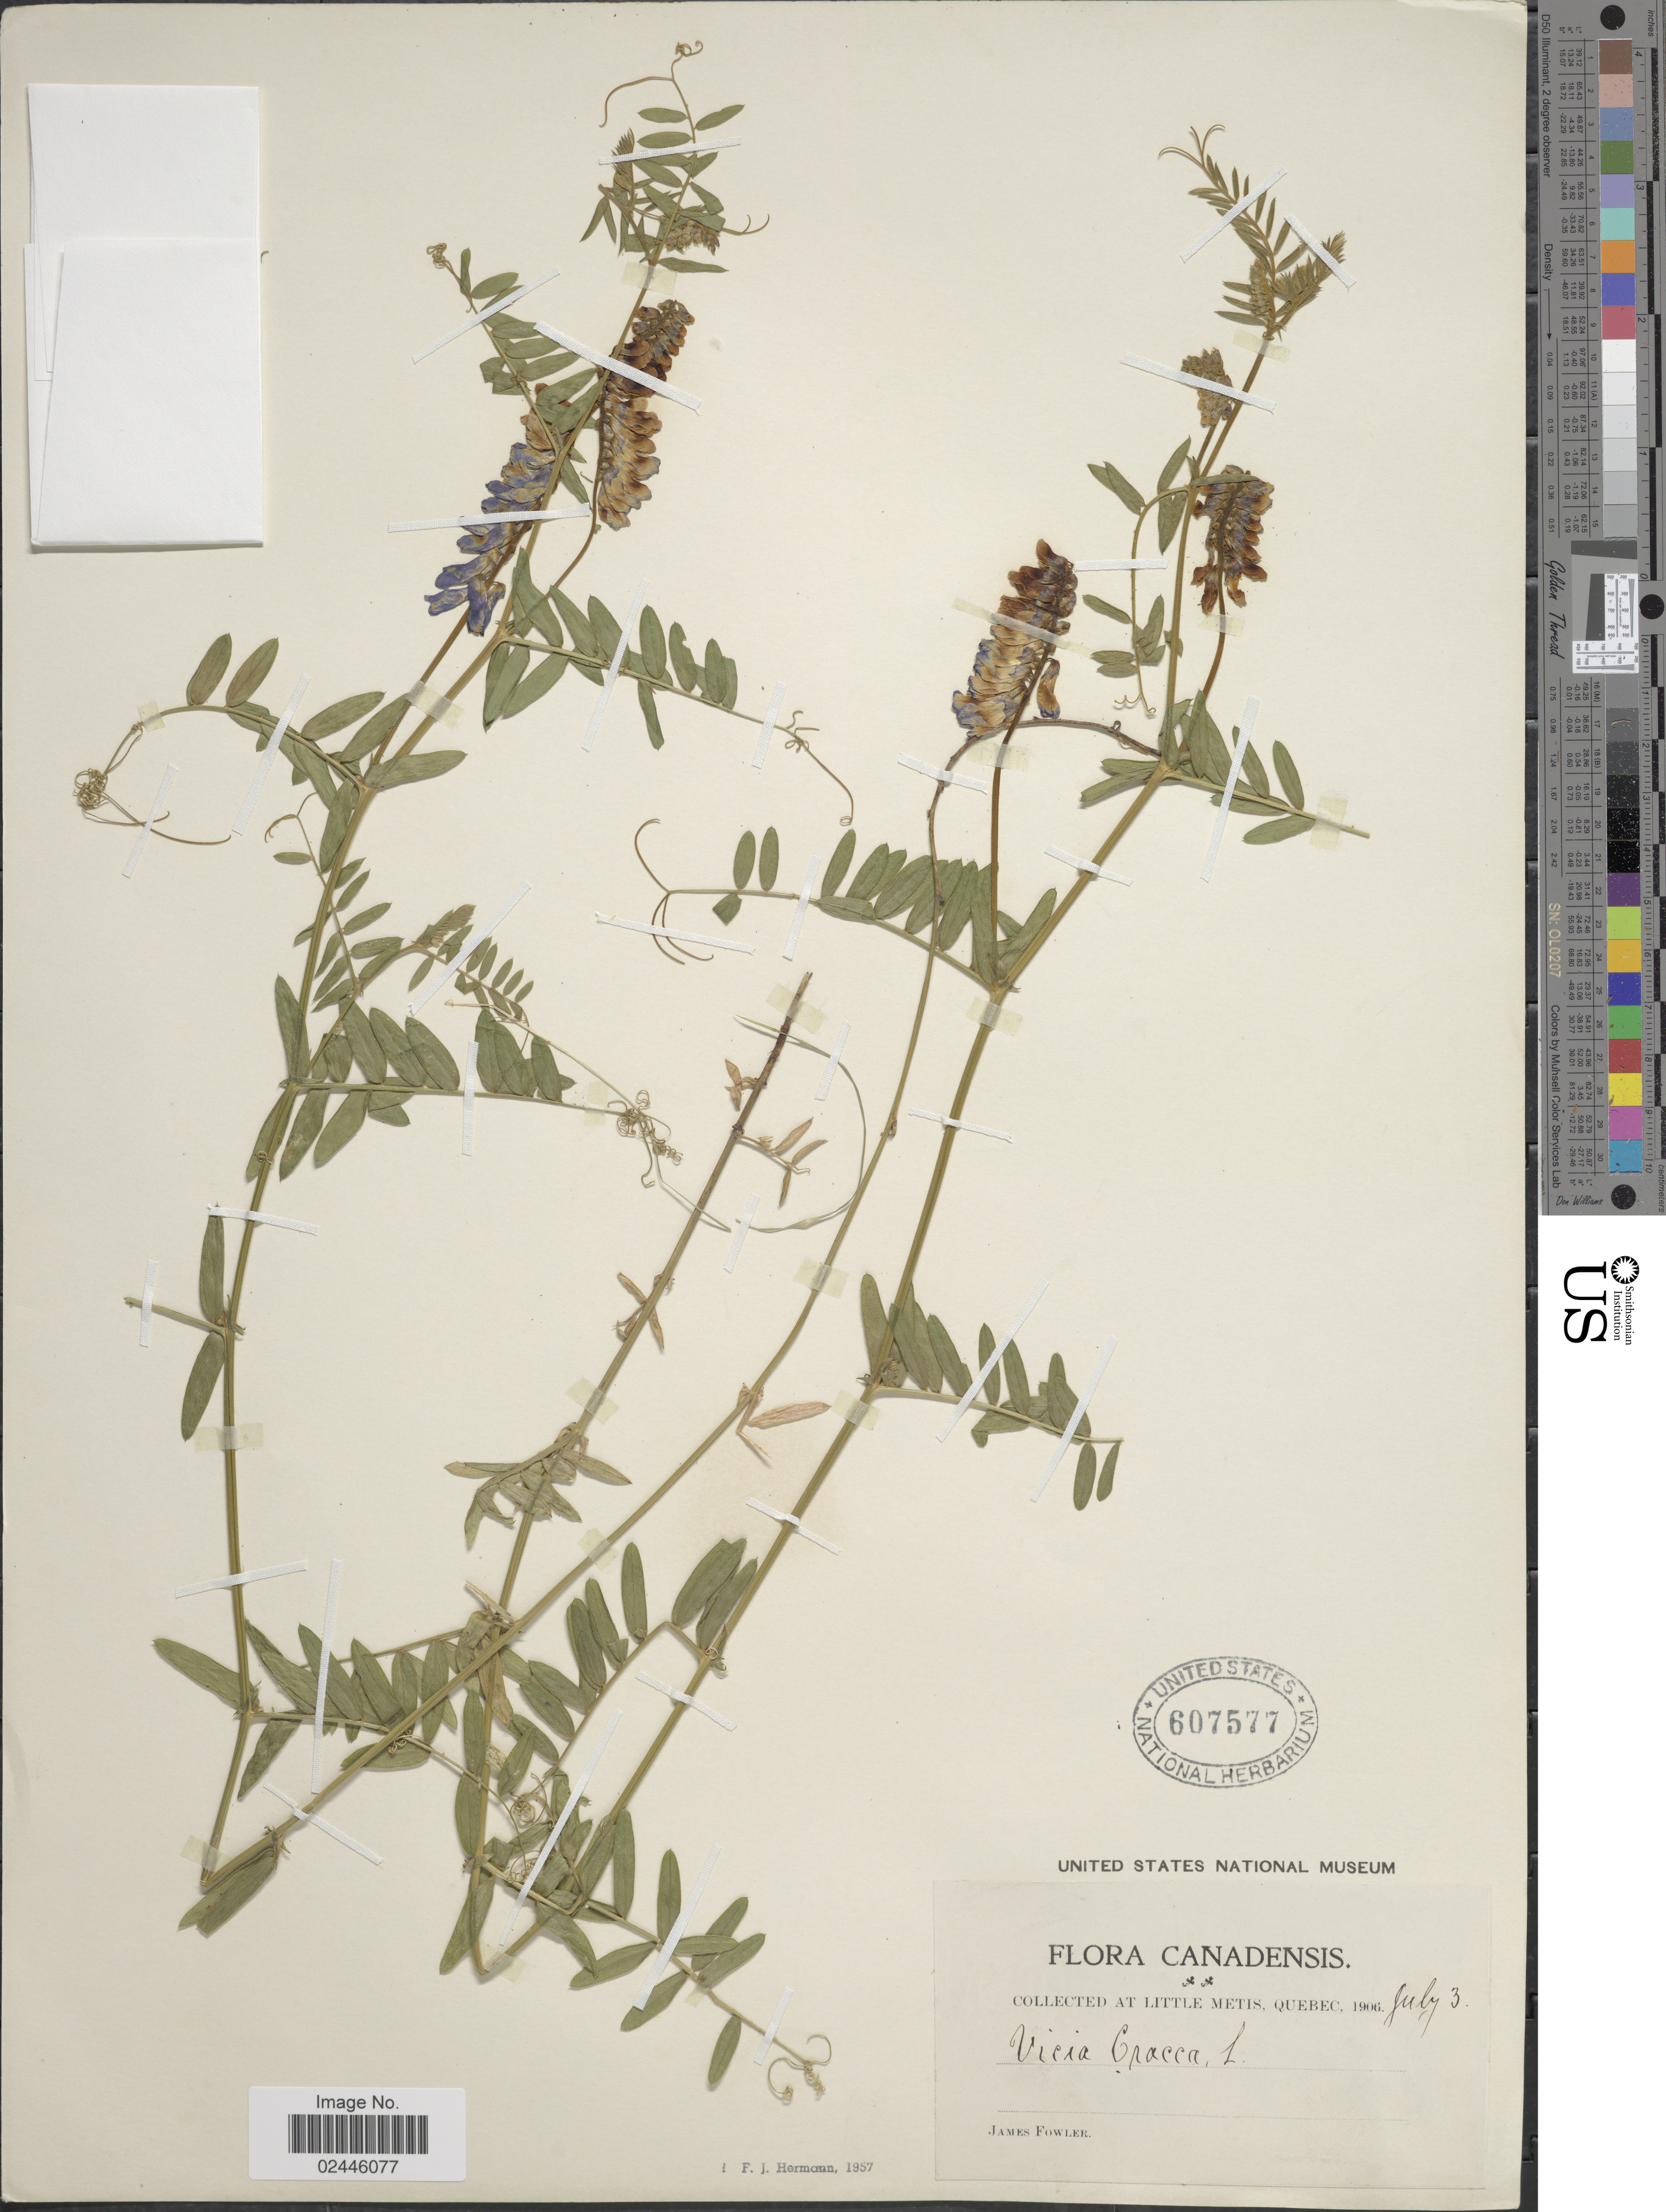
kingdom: Plantae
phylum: Tracheophyta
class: Magnoliopsida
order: Fabales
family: Fabaceae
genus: Vicia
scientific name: Vicia cracca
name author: L.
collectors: J. P. Fowler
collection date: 1906-07-03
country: Canada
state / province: Quebec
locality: Little Metis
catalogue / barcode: US 607577